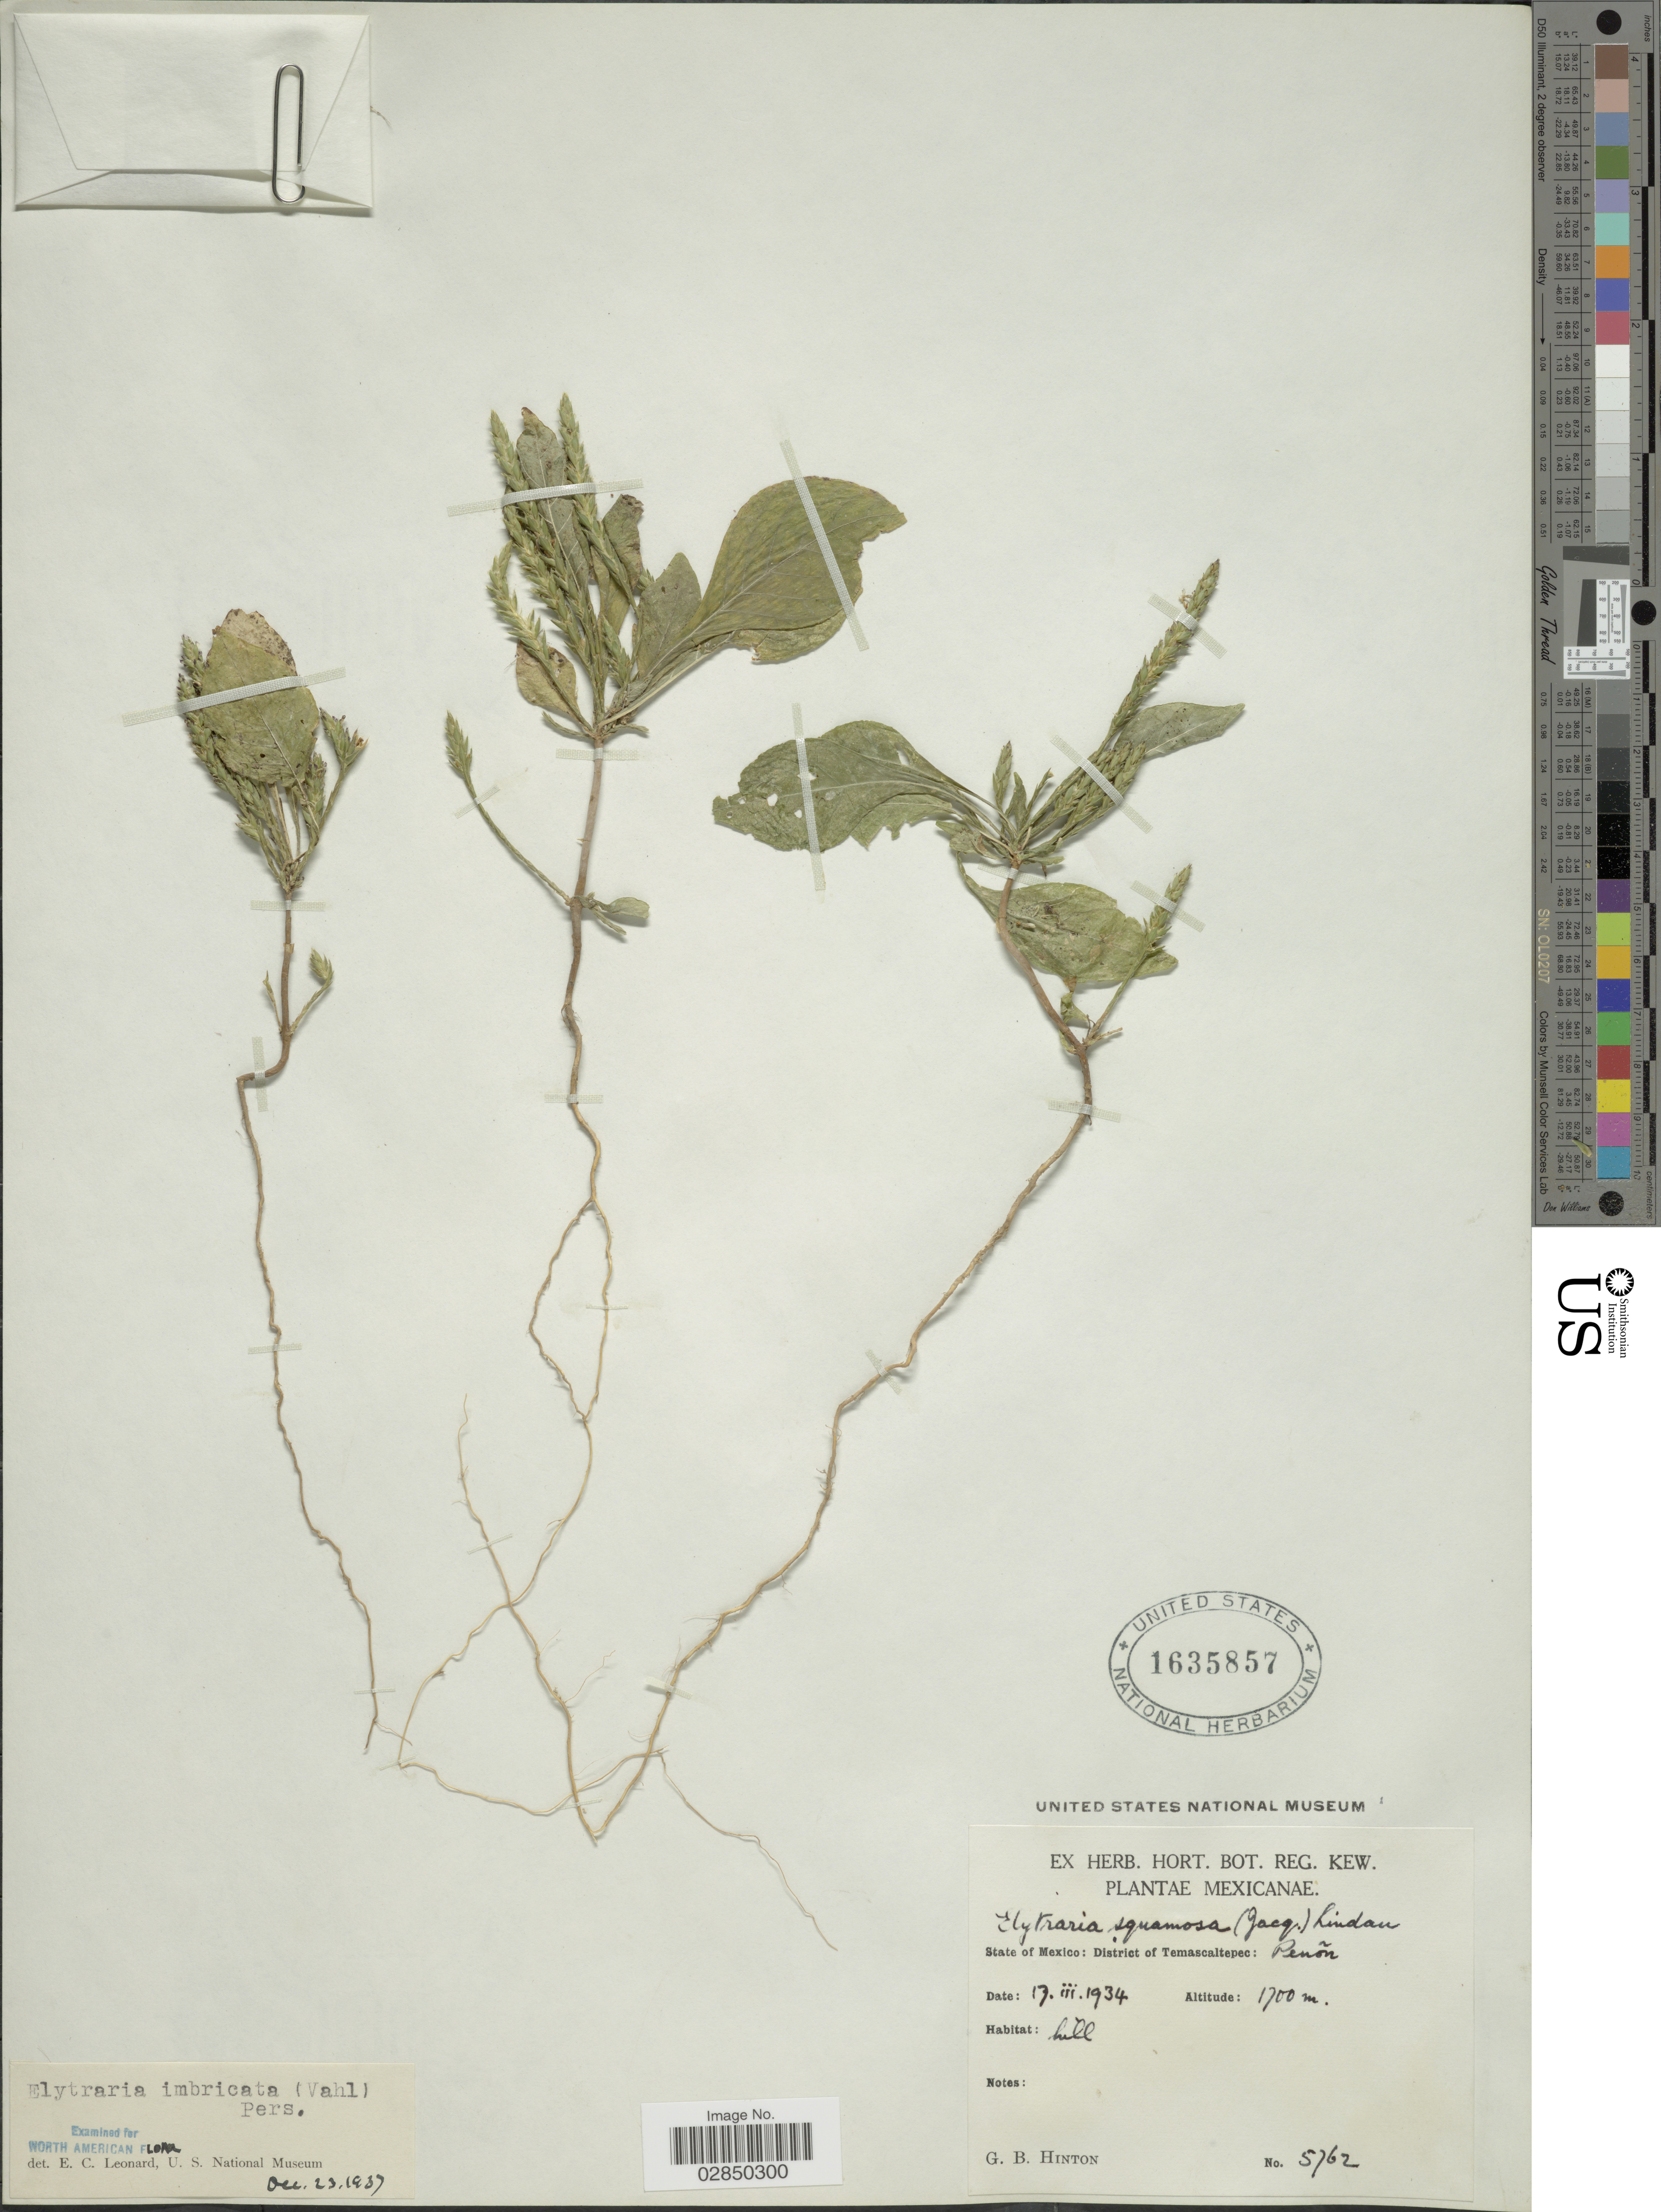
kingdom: Plantae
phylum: Tracheophyta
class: Magnoliopsida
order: Lamiales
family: Acanthaceae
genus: Elytraria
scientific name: Elytraria imbricata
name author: (Vahl) Pers.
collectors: G. B. Hinton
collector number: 5762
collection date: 1934-03-17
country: Mexico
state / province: México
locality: District of Temascaltepec: Peñon.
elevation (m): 1700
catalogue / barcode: US 1635857